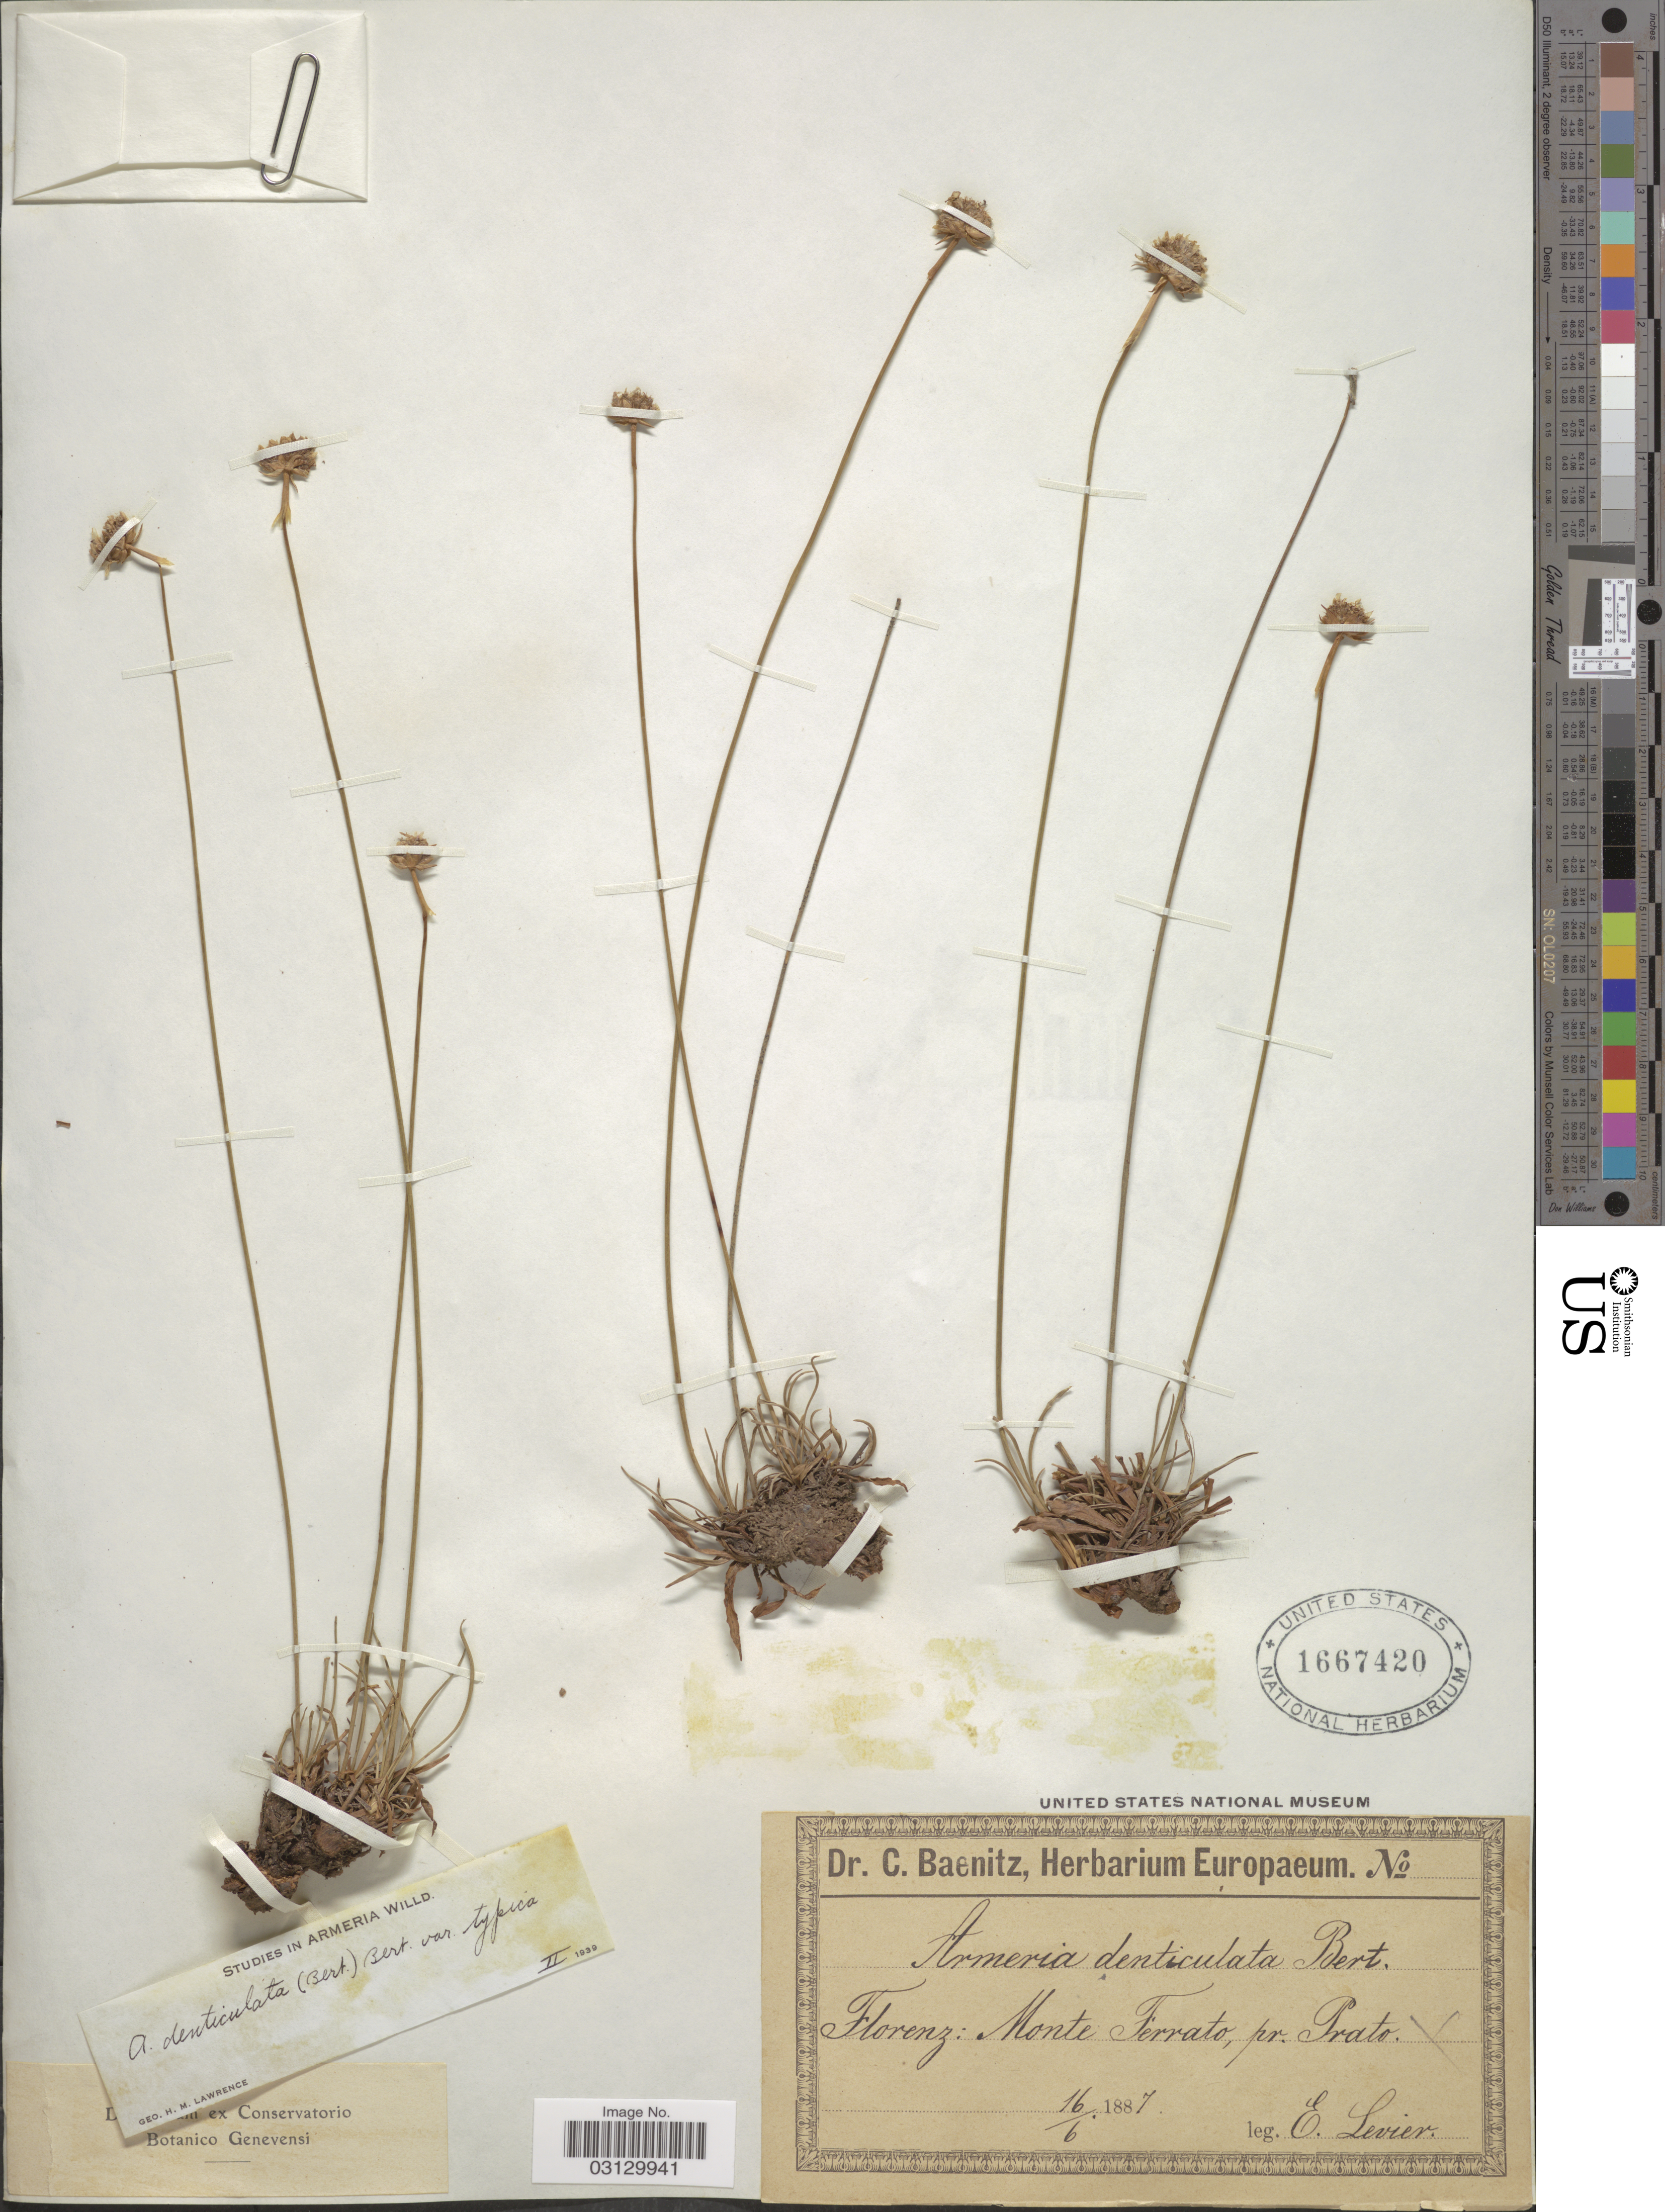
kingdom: Plantae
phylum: Tracheophyta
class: Magnoliopsida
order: Caryophyllales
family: Plumbaginaceae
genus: Armeria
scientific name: Armeria denticulata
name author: (Bertol.) DC.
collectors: É. Levier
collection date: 1887-06-16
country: Italy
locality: Florenz: Monte Ferrato, pr. Prato.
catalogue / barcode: US 1667420